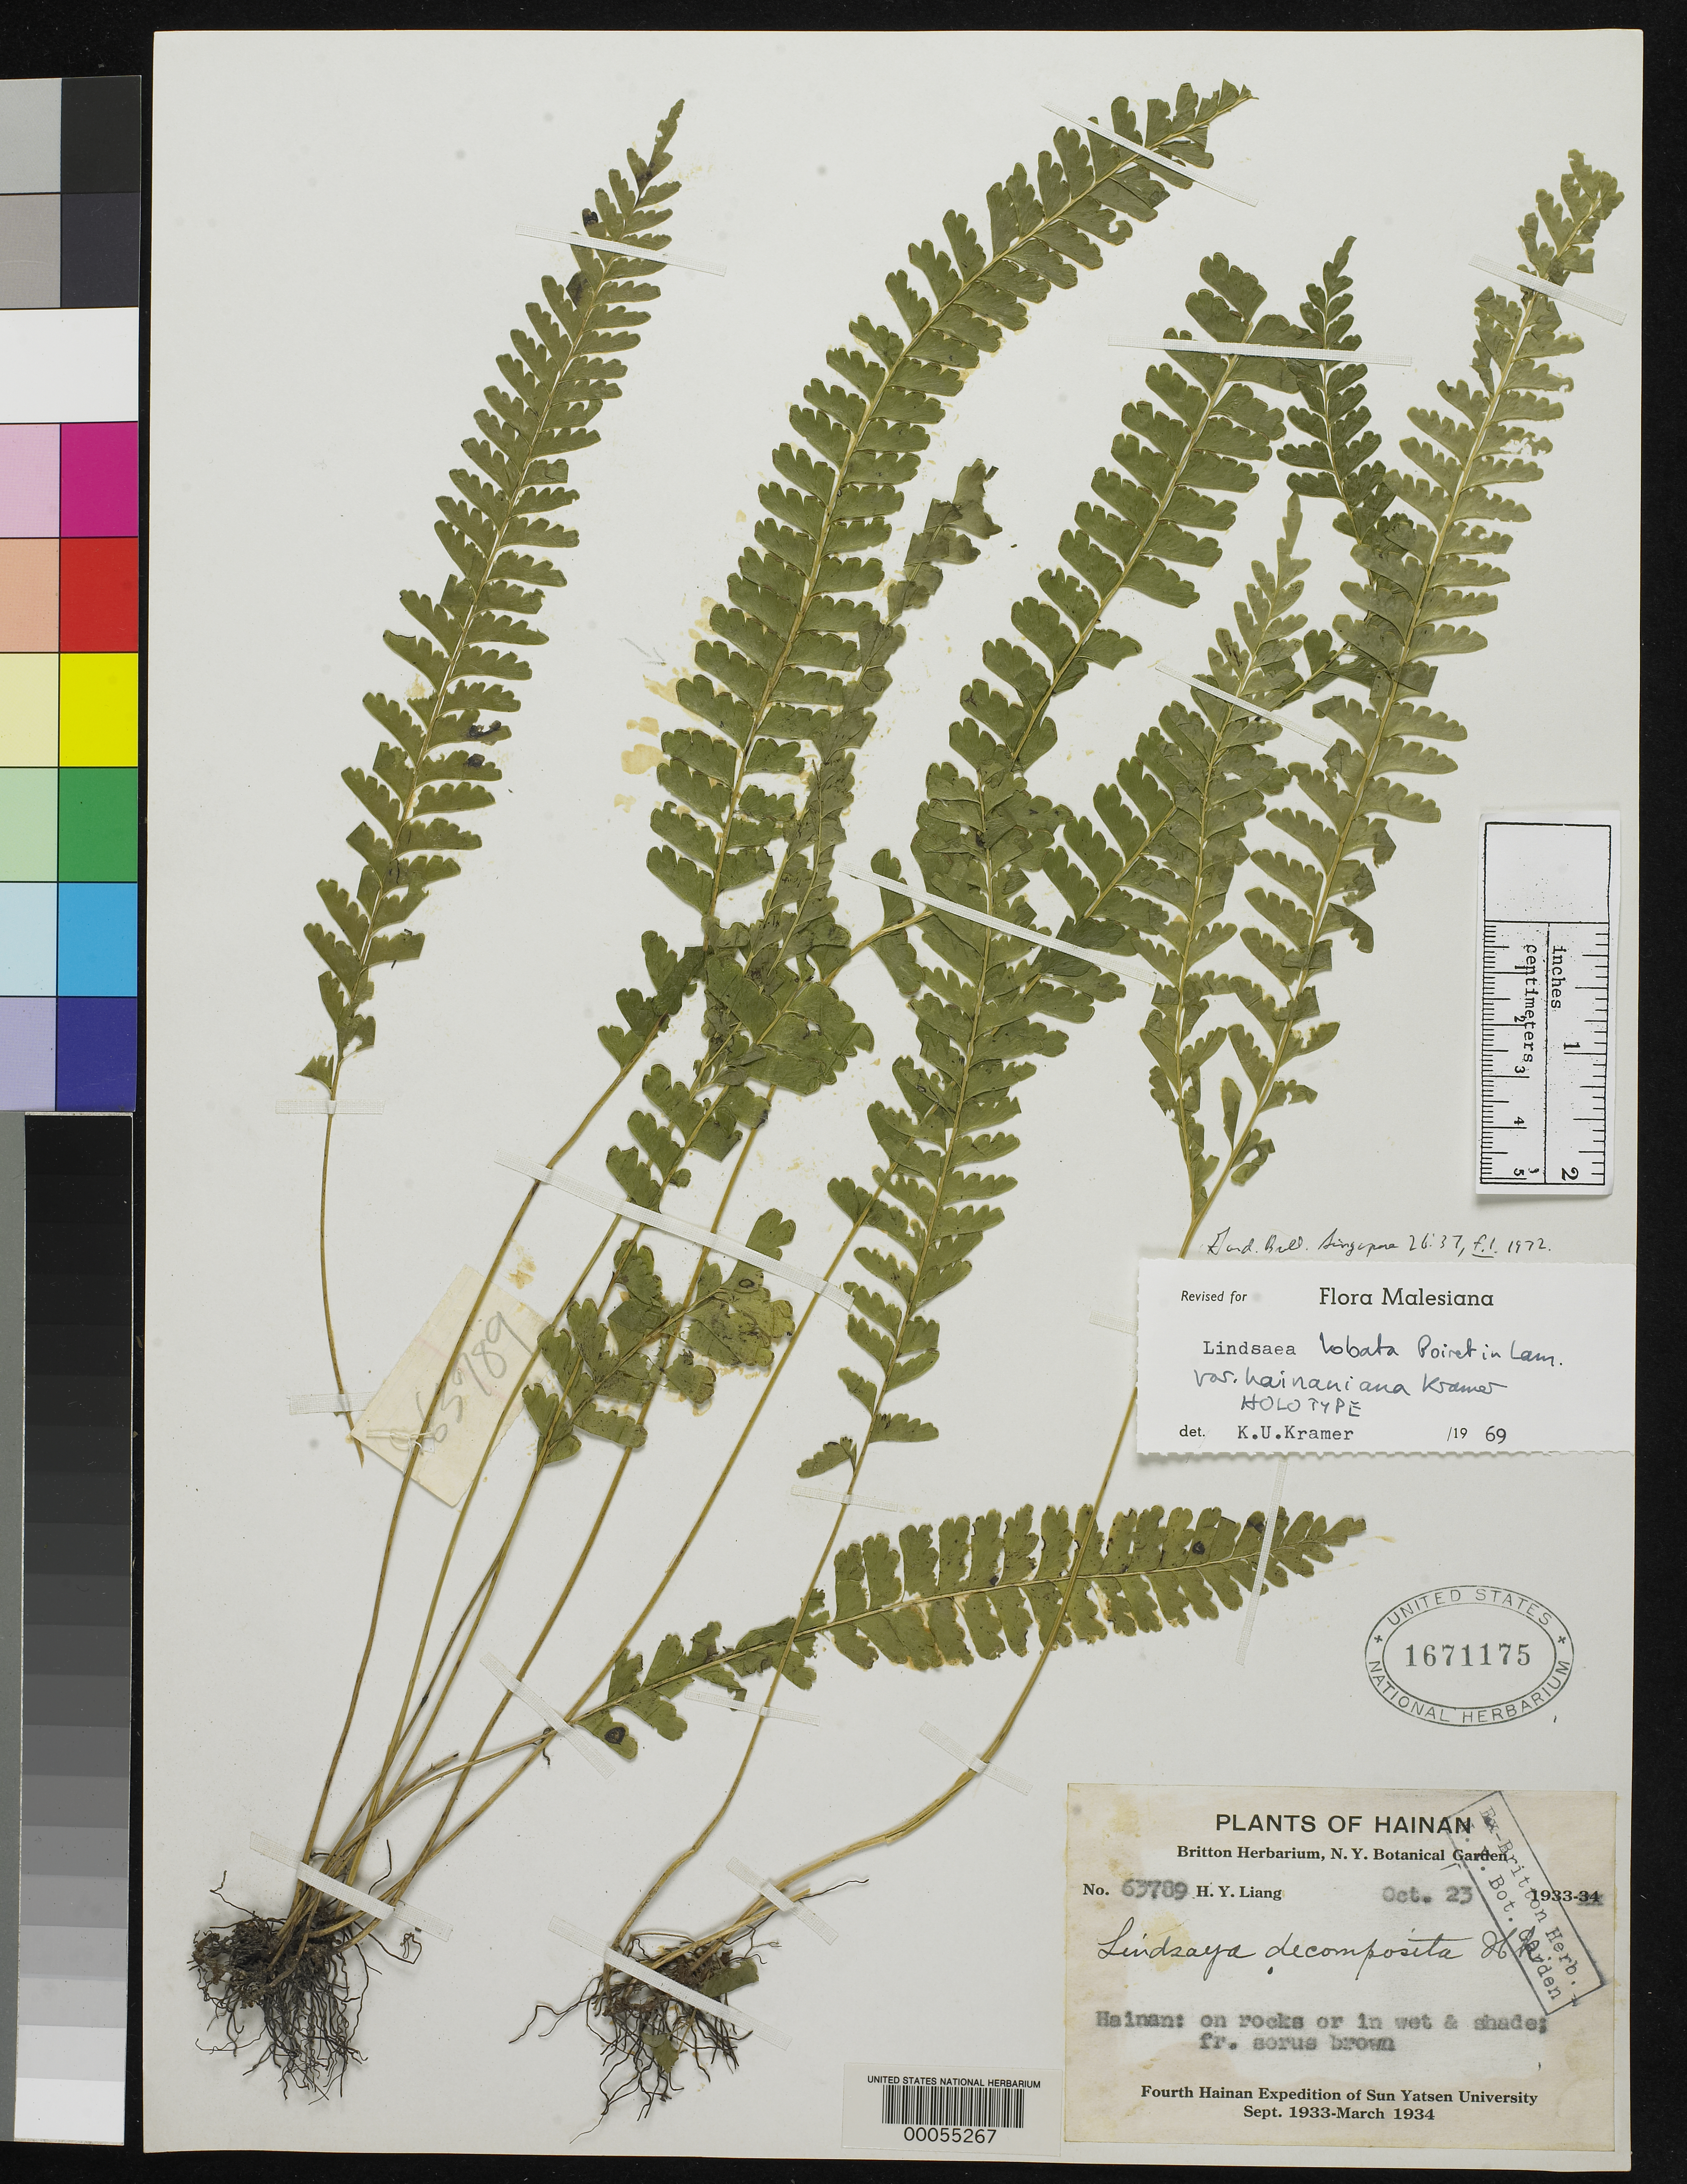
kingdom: Plantae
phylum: Tracheophyta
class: Polypodiopsida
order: Polypodiales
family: Lindsaeaceae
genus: Lindsaea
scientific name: Lindsaea lobata var. hainaniana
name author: K.U. Kramer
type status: Holotype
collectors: H. Laing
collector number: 63789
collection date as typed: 23 Oct 1933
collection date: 1933-10-23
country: China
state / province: Hainan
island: Hainan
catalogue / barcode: US 1671175